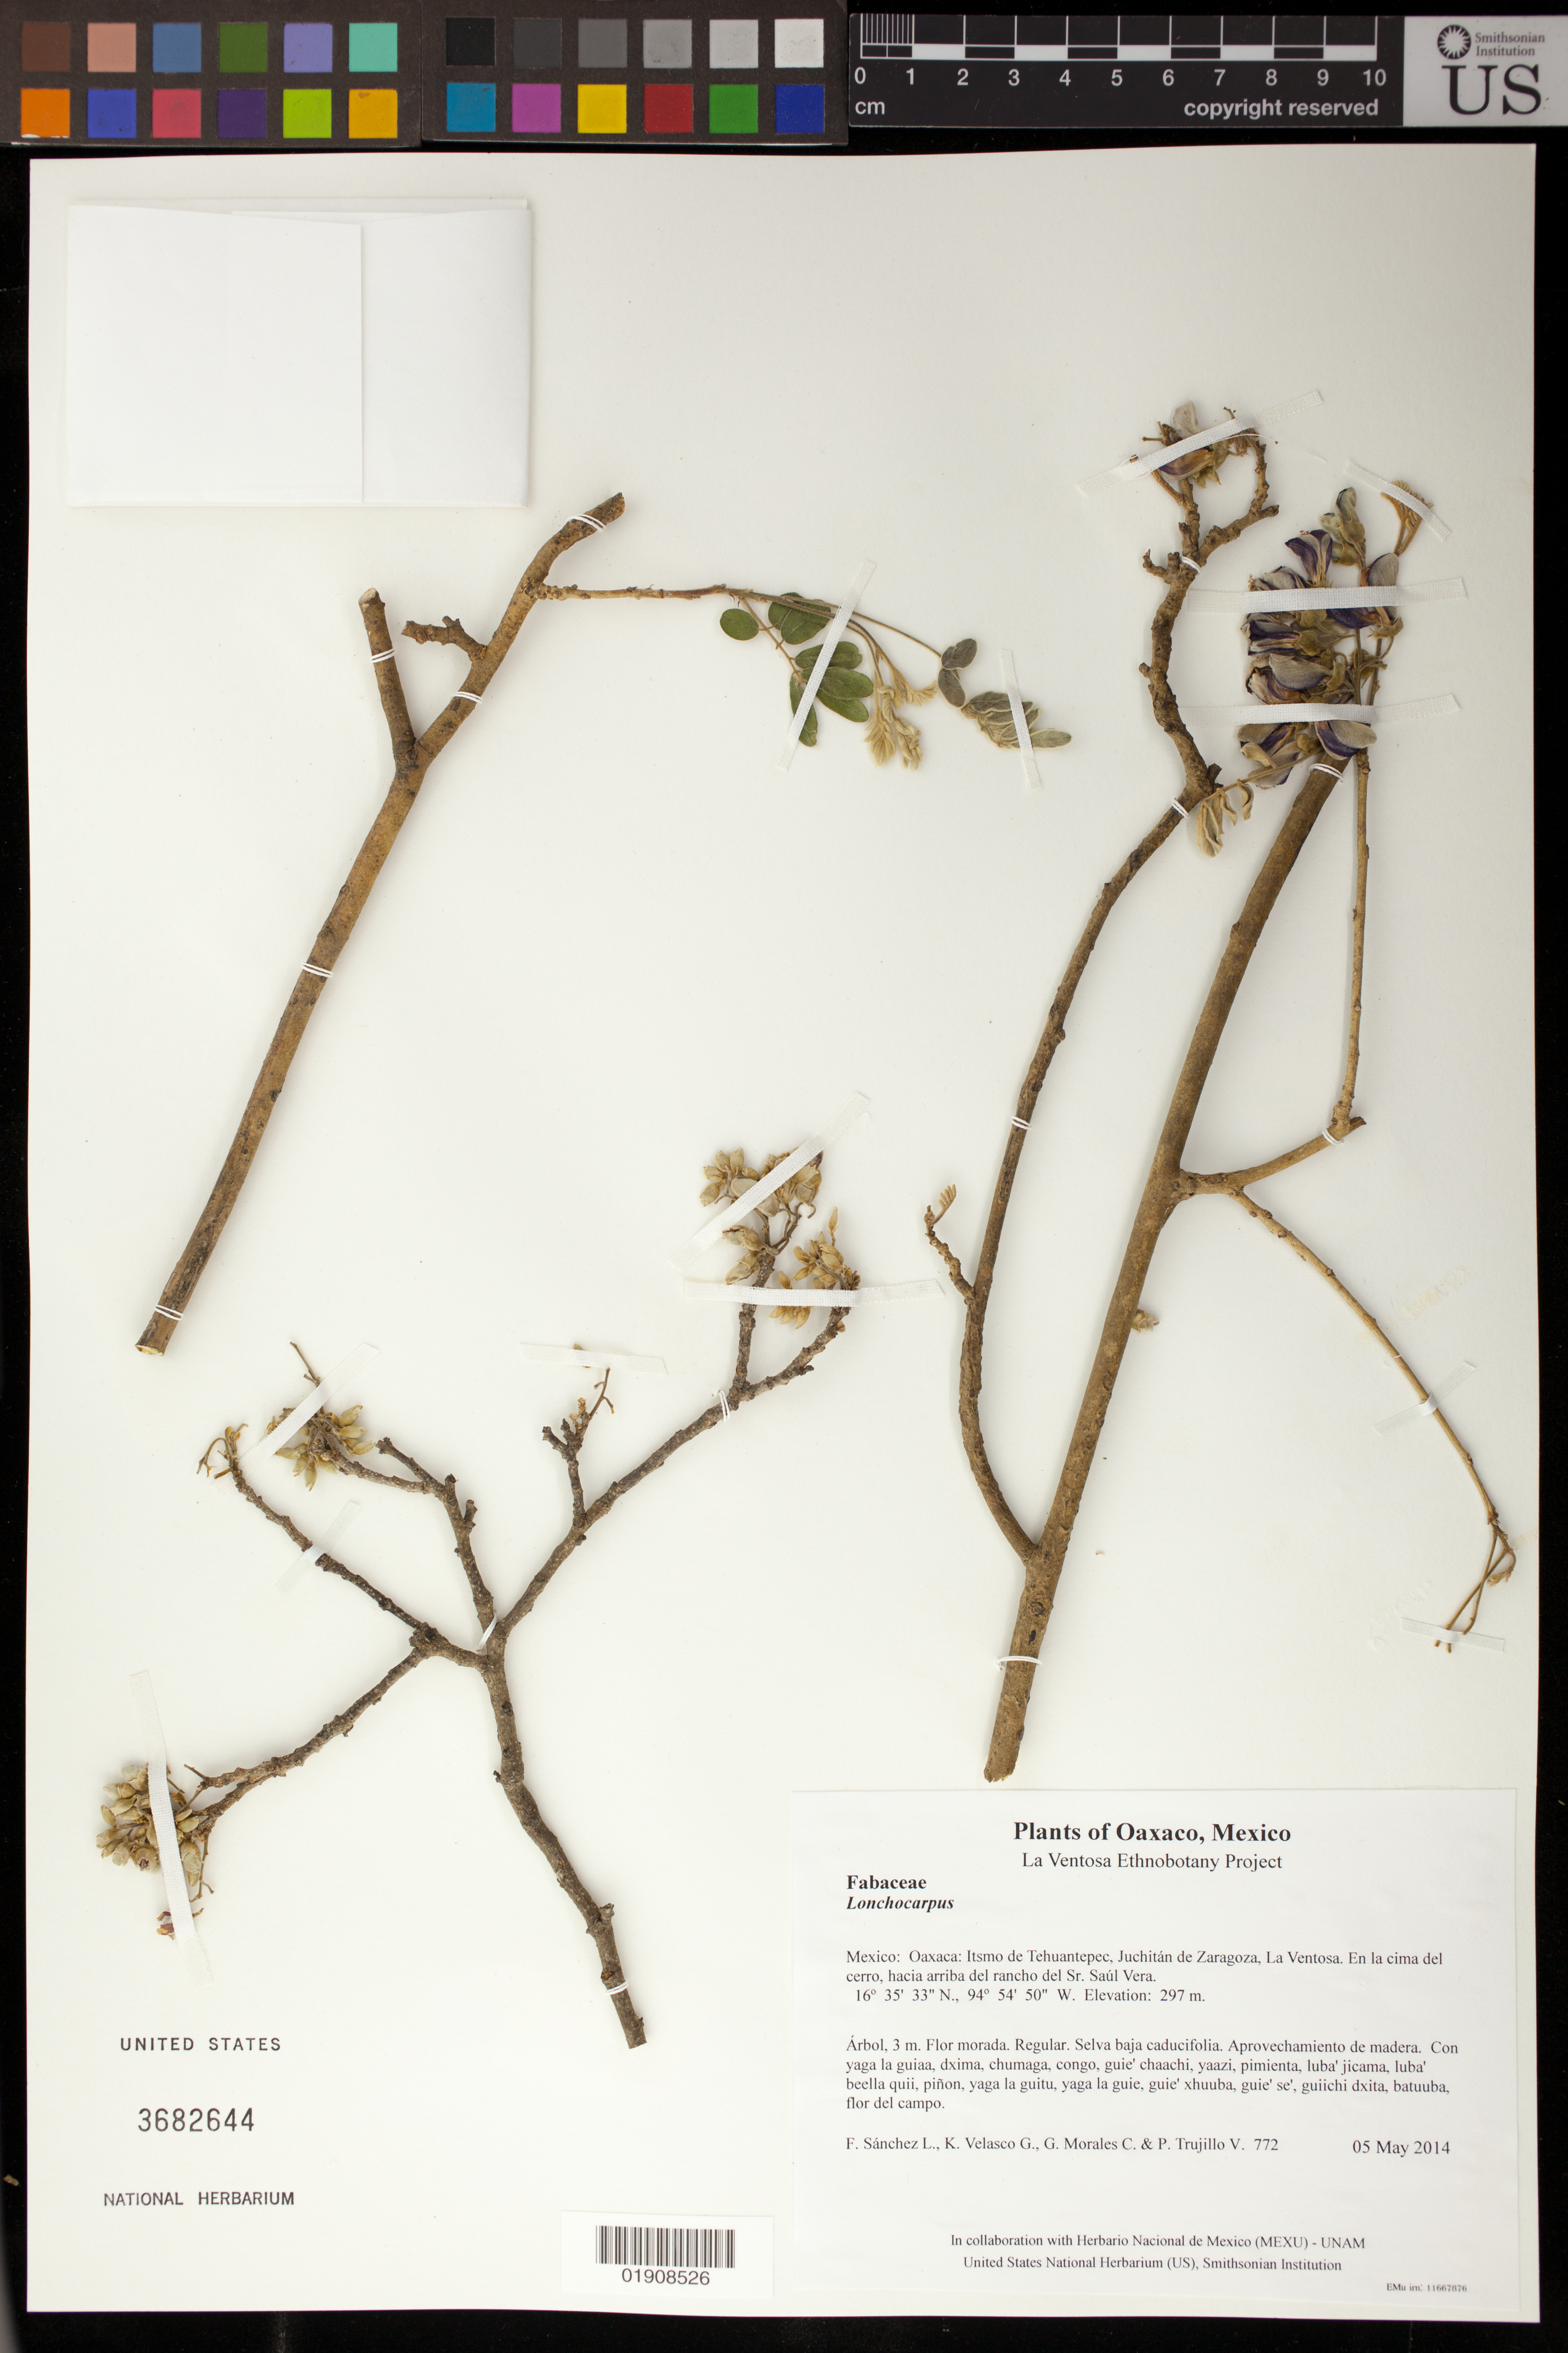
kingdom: Plantae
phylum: Tracheophyta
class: Magnoliopsida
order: Fabales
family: Fabaceae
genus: Lonchocarpus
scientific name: Lonchocarpus sp.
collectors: F. Sánchez L., K. Velasco G., G. Morales C. & P. Trujillo V.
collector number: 772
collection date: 2014-05-05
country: Mexico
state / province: Oaxaca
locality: Itsmo de Tehuantepec, Juchitán de Zaragoza, La Ventosa. En la cima del cerro, hacia arriba del rancho del Sr. Saúl Vera.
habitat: Selva baja caducifolia. Aprovechamiento de madera.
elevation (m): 297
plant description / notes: JEBOT, MEXU, SERO; Yaga. 3 m. Guie' nagu. Nuu.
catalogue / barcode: US 3682644